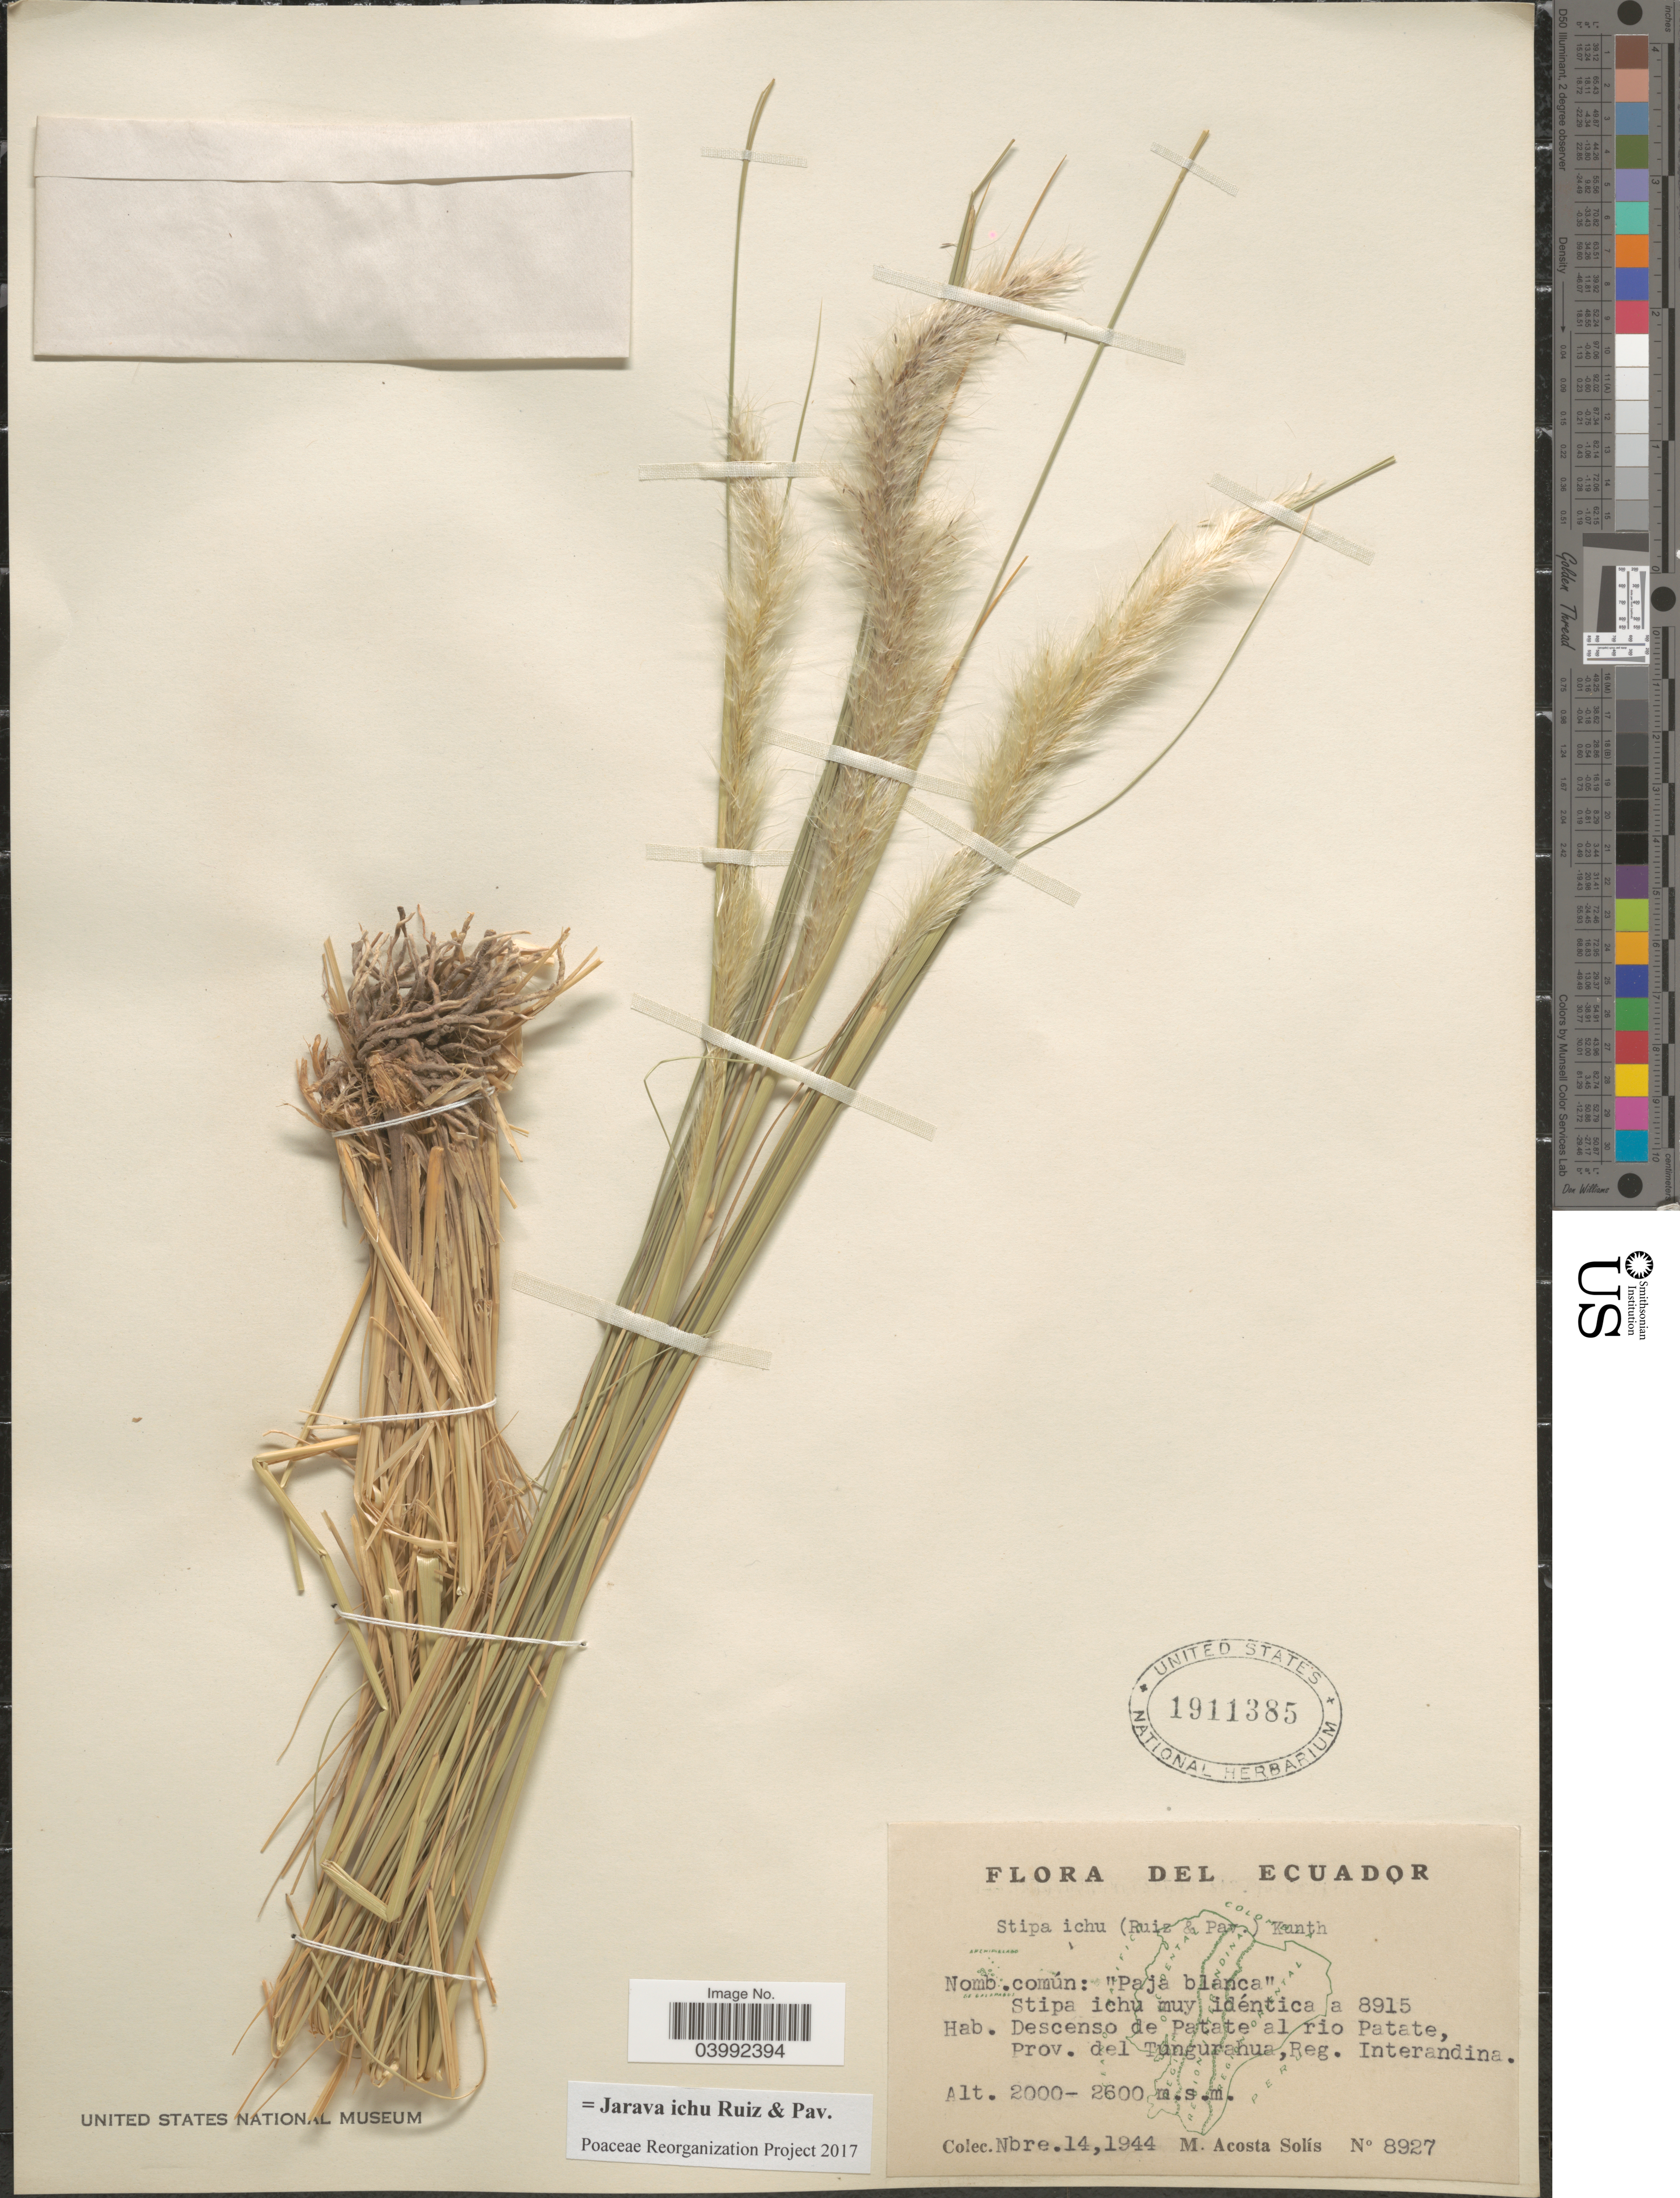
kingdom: Plantae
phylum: Tracheophyta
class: Liliopsida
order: Poales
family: Poaceae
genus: Jarava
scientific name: Jarava ichu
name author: Ruiz & Pav.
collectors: M. Acosta Solis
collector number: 8927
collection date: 1944-11-14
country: Ecuador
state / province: Tungurahua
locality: Descenso de Patate al rio Patate, Reg. Interandina.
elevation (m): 2000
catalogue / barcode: US 1911385